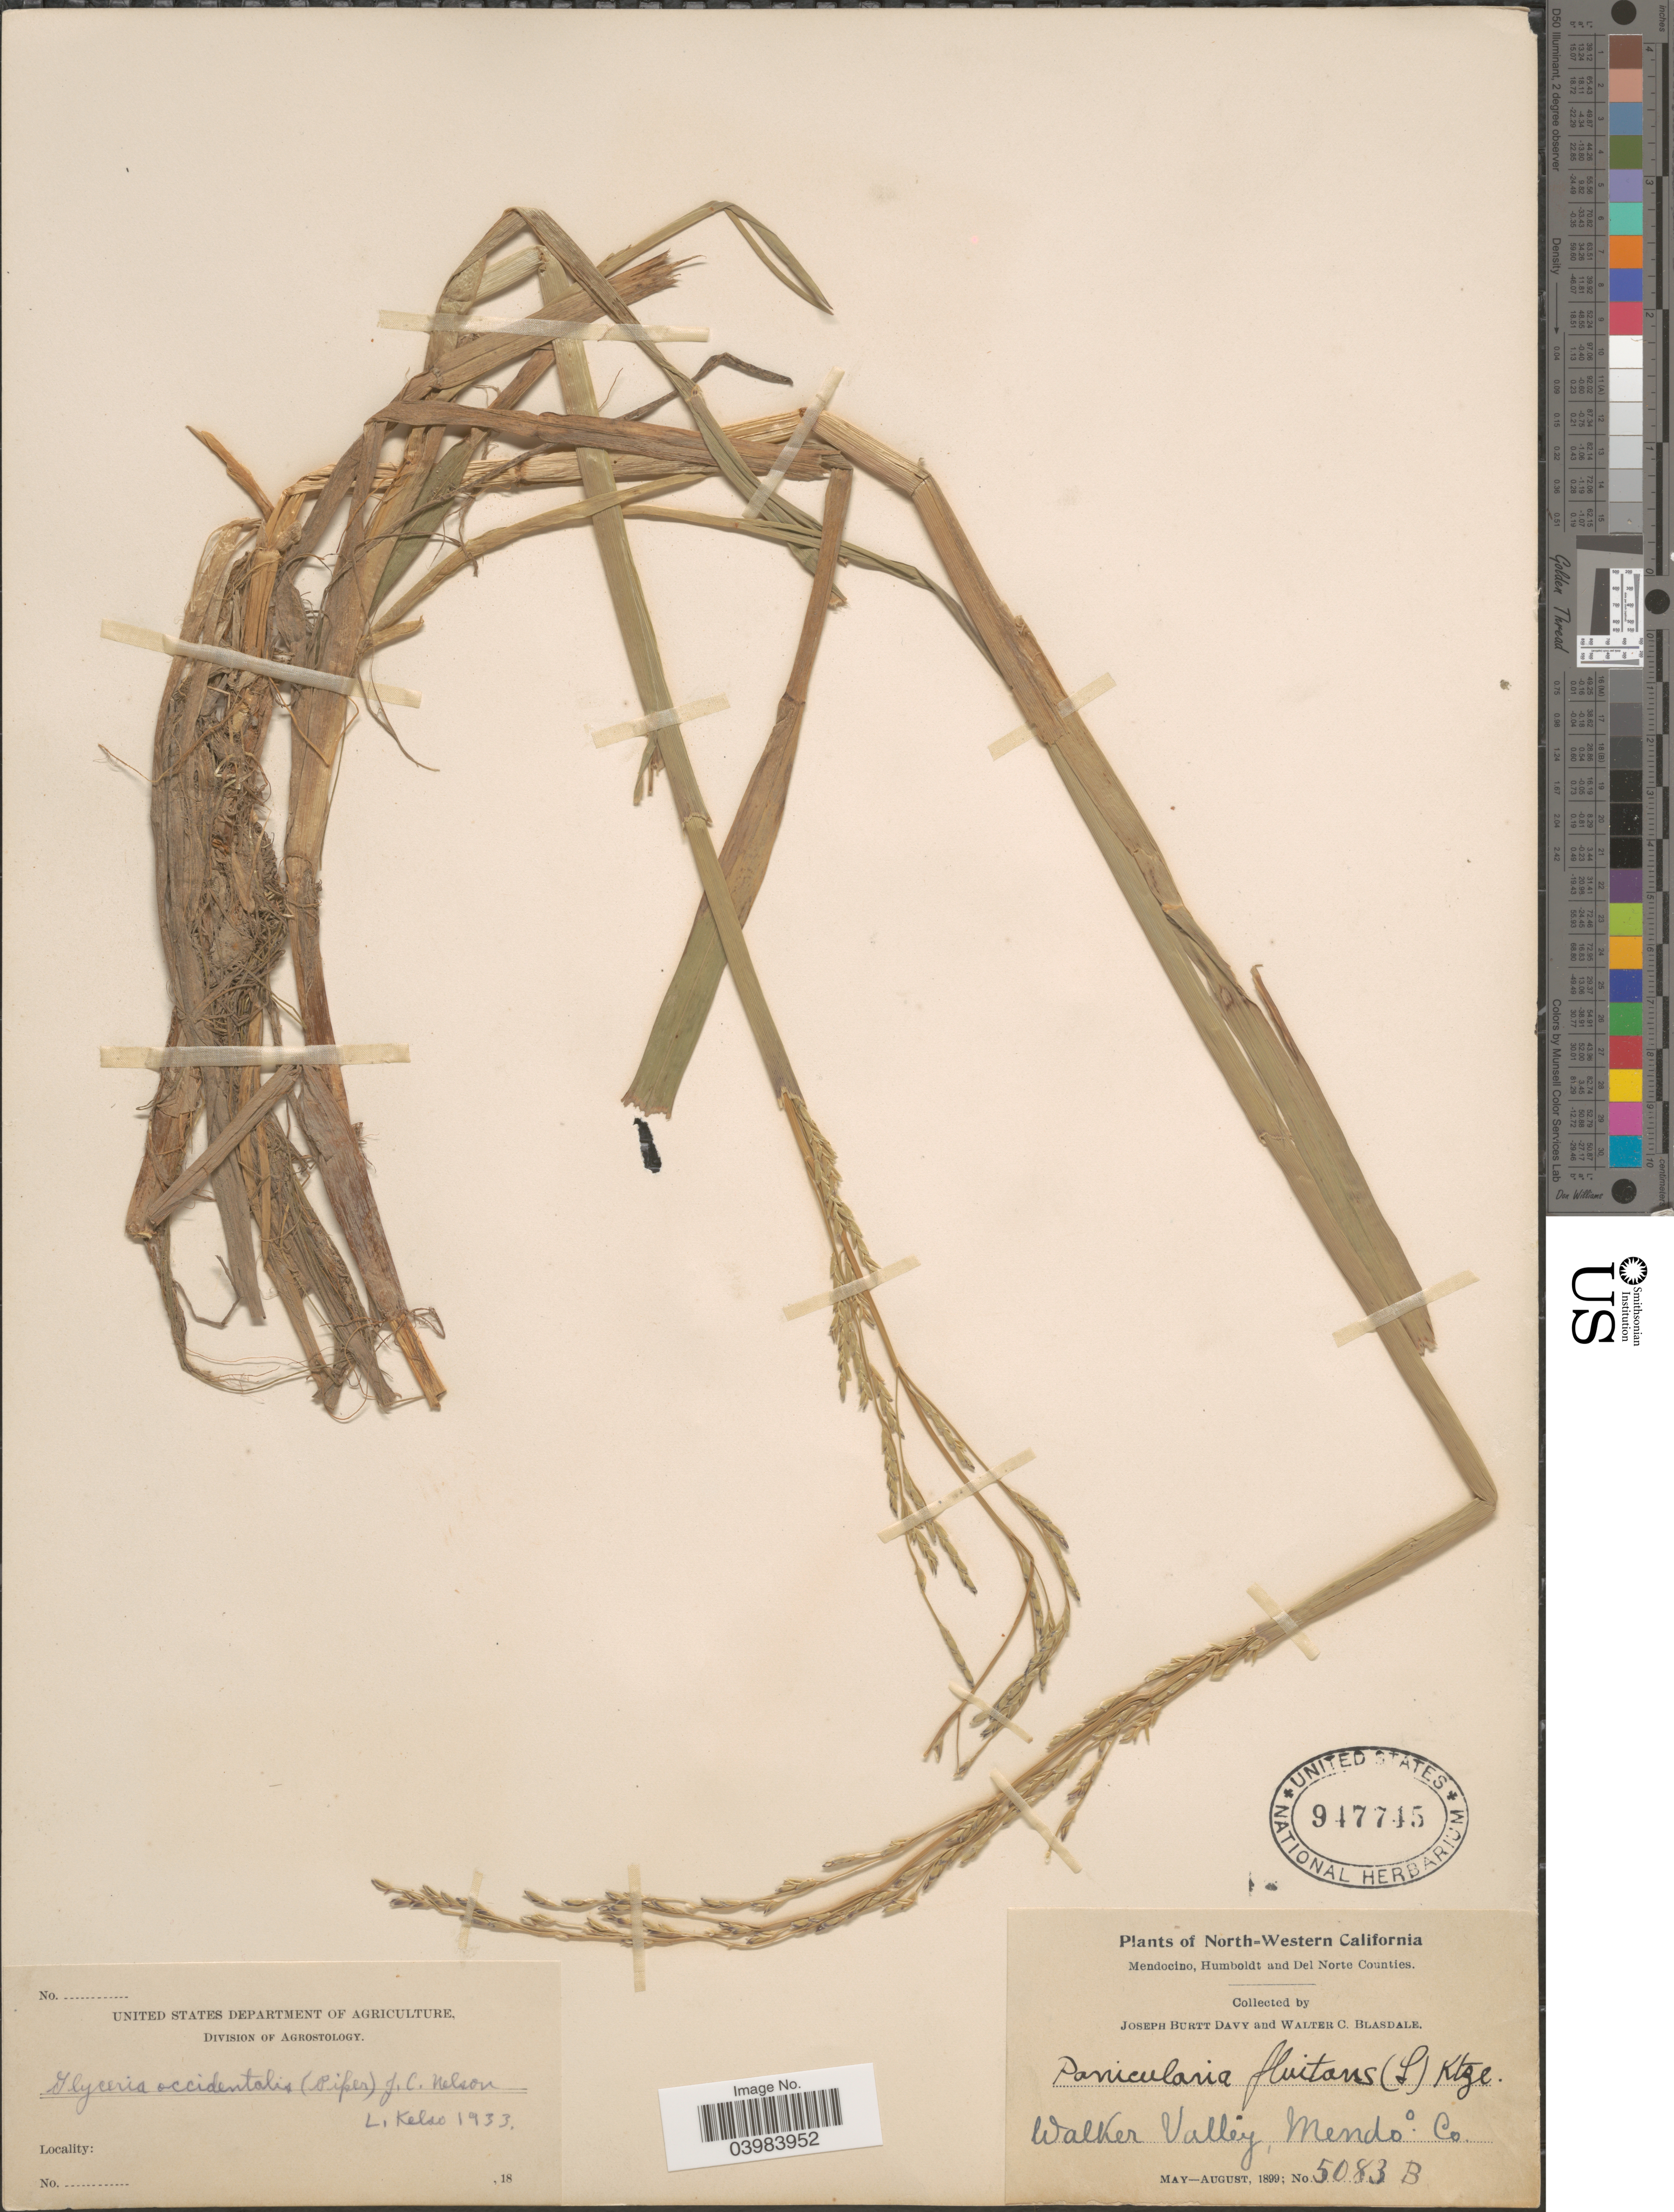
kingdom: Plantae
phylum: Tracheophyta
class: Liliopsida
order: Poales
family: Poaceae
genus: Glyceria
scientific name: Glyceria occidentalis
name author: (Piper) J.C. Nelson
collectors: J. Burtt Davy & W. Blasdale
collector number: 5083B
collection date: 1899-05/1899-08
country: United States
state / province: California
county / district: Mendocino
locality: North-Western California. Walker Valley, Mendoº Co.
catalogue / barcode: US 947745